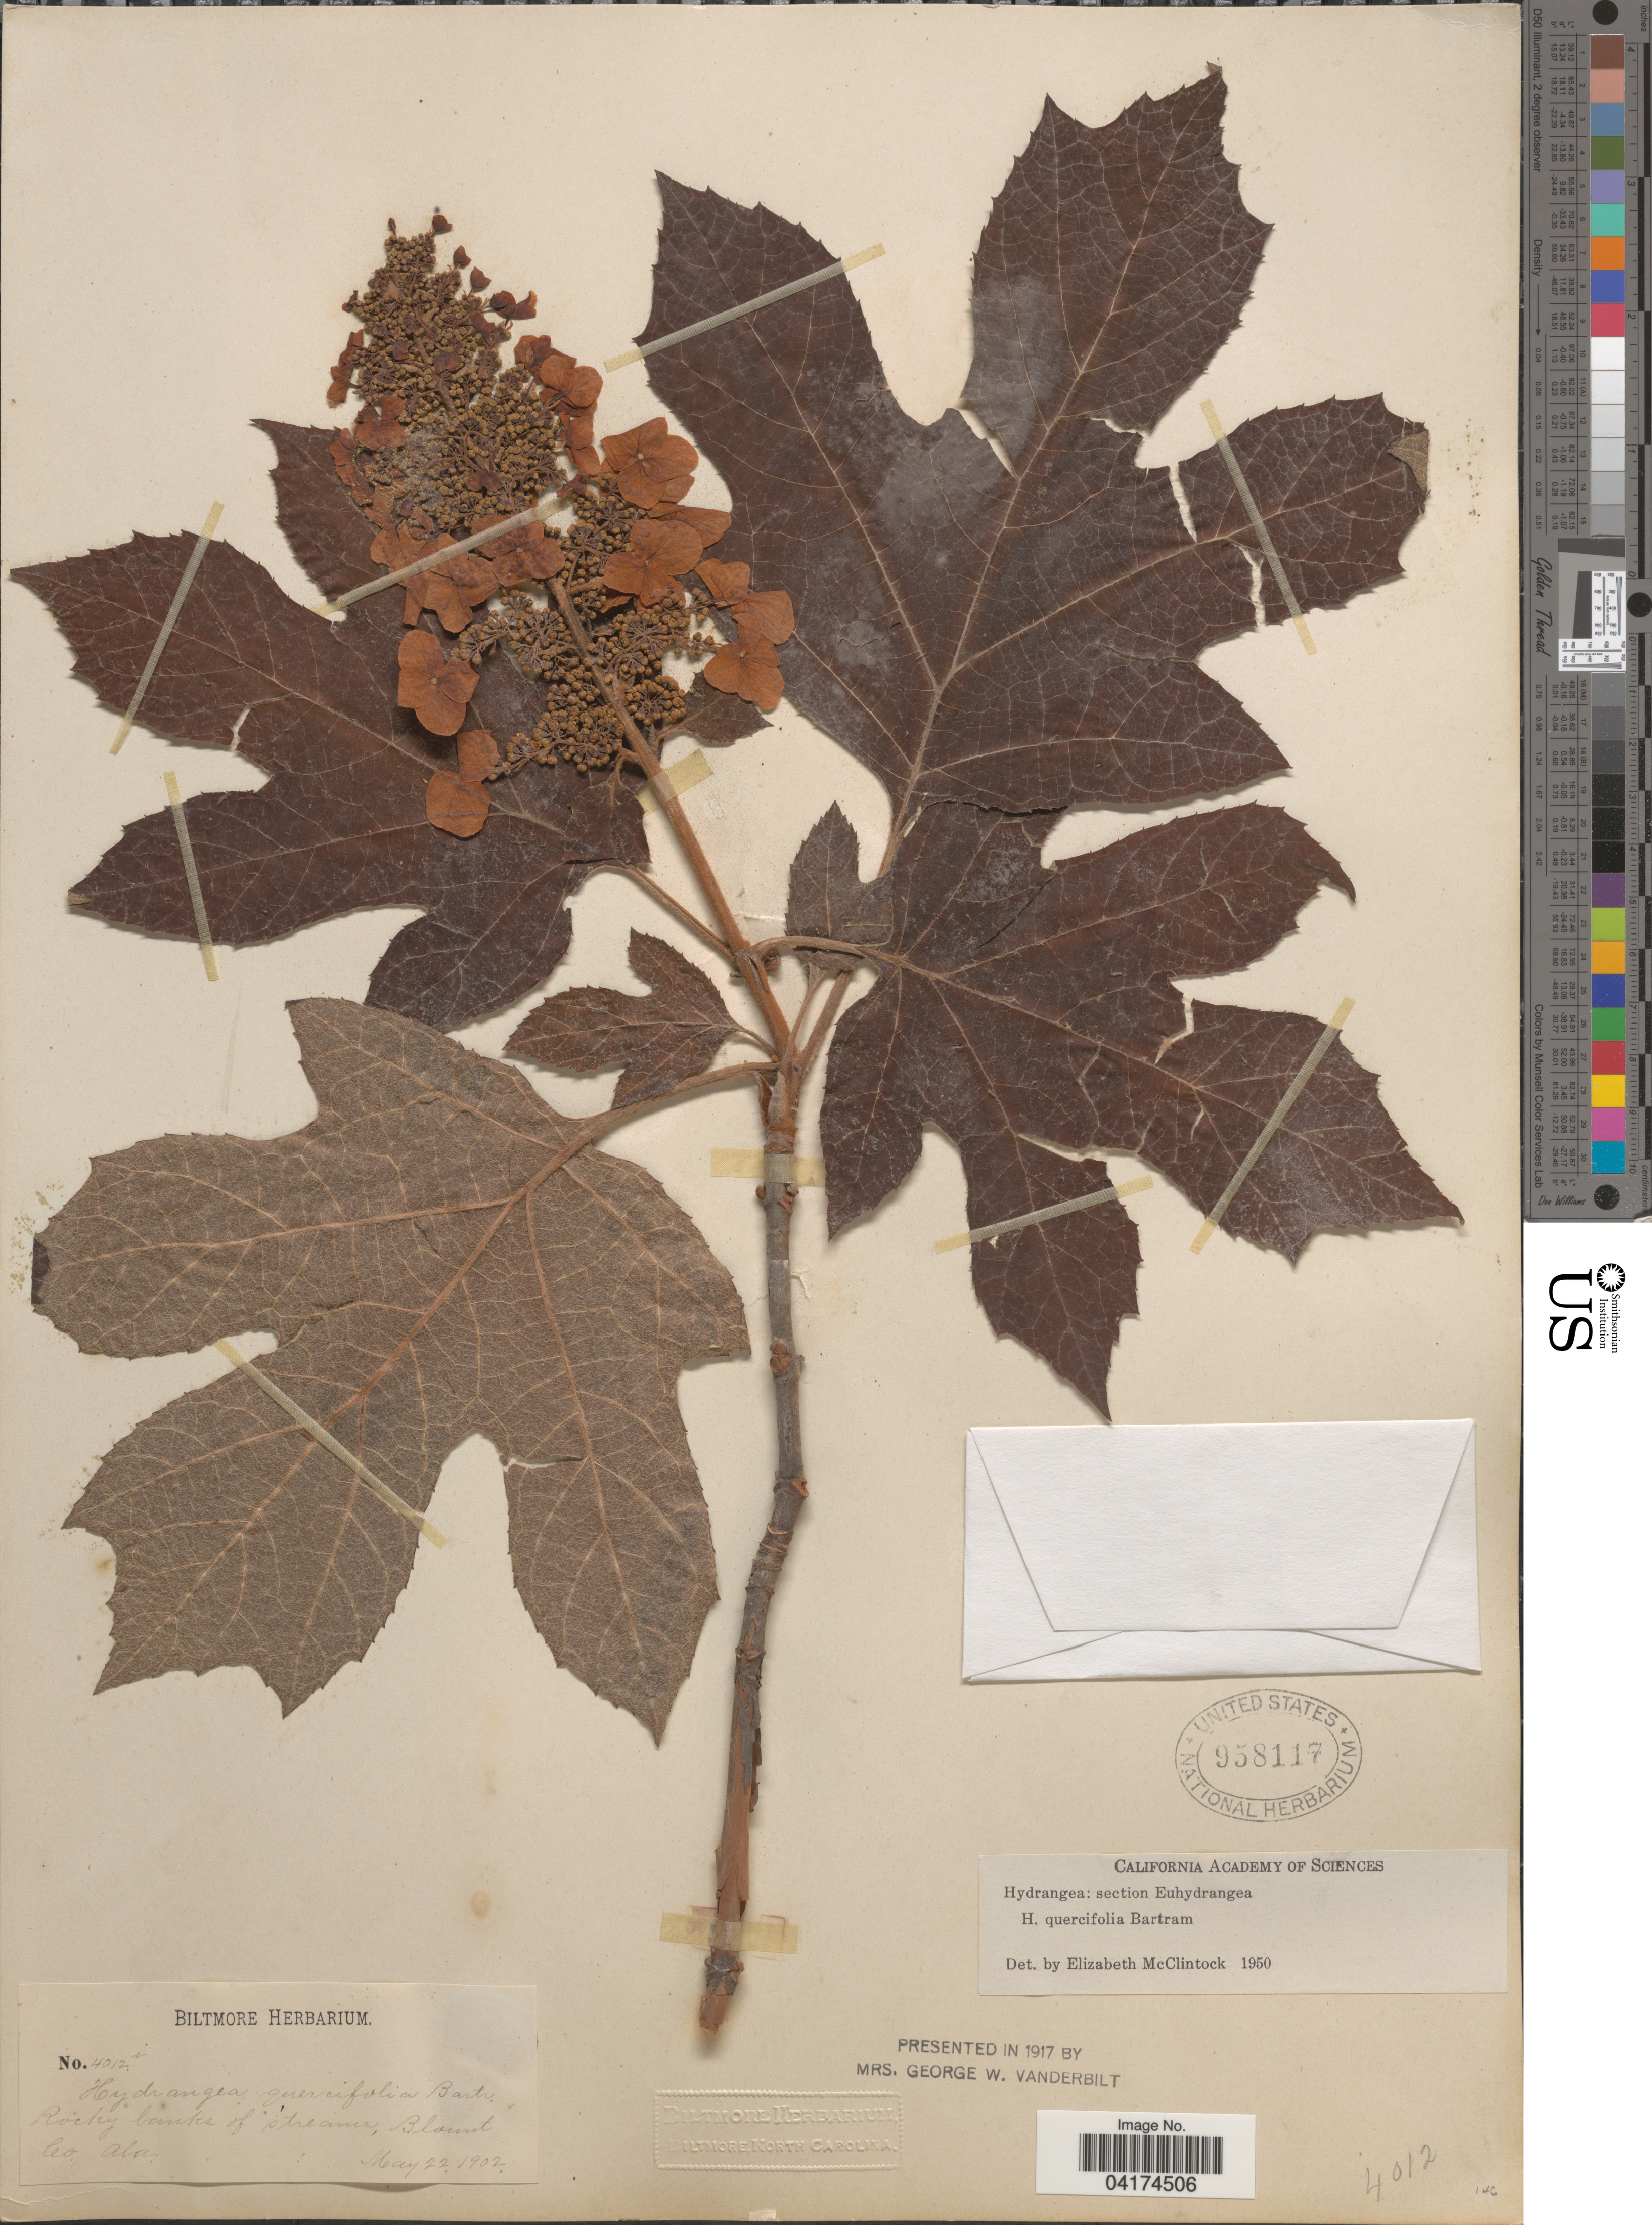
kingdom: Plantae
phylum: Tracheophyta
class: Magnoliopsida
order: Cornales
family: Hydrangeaceae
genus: Hydrangea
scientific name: Hydrangea quercifolia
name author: W. Bartram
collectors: ex herb. Biltmore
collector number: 4012i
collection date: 1902-05-22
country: United States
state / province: Alabama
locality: Blount Co.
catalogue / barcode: US 958117